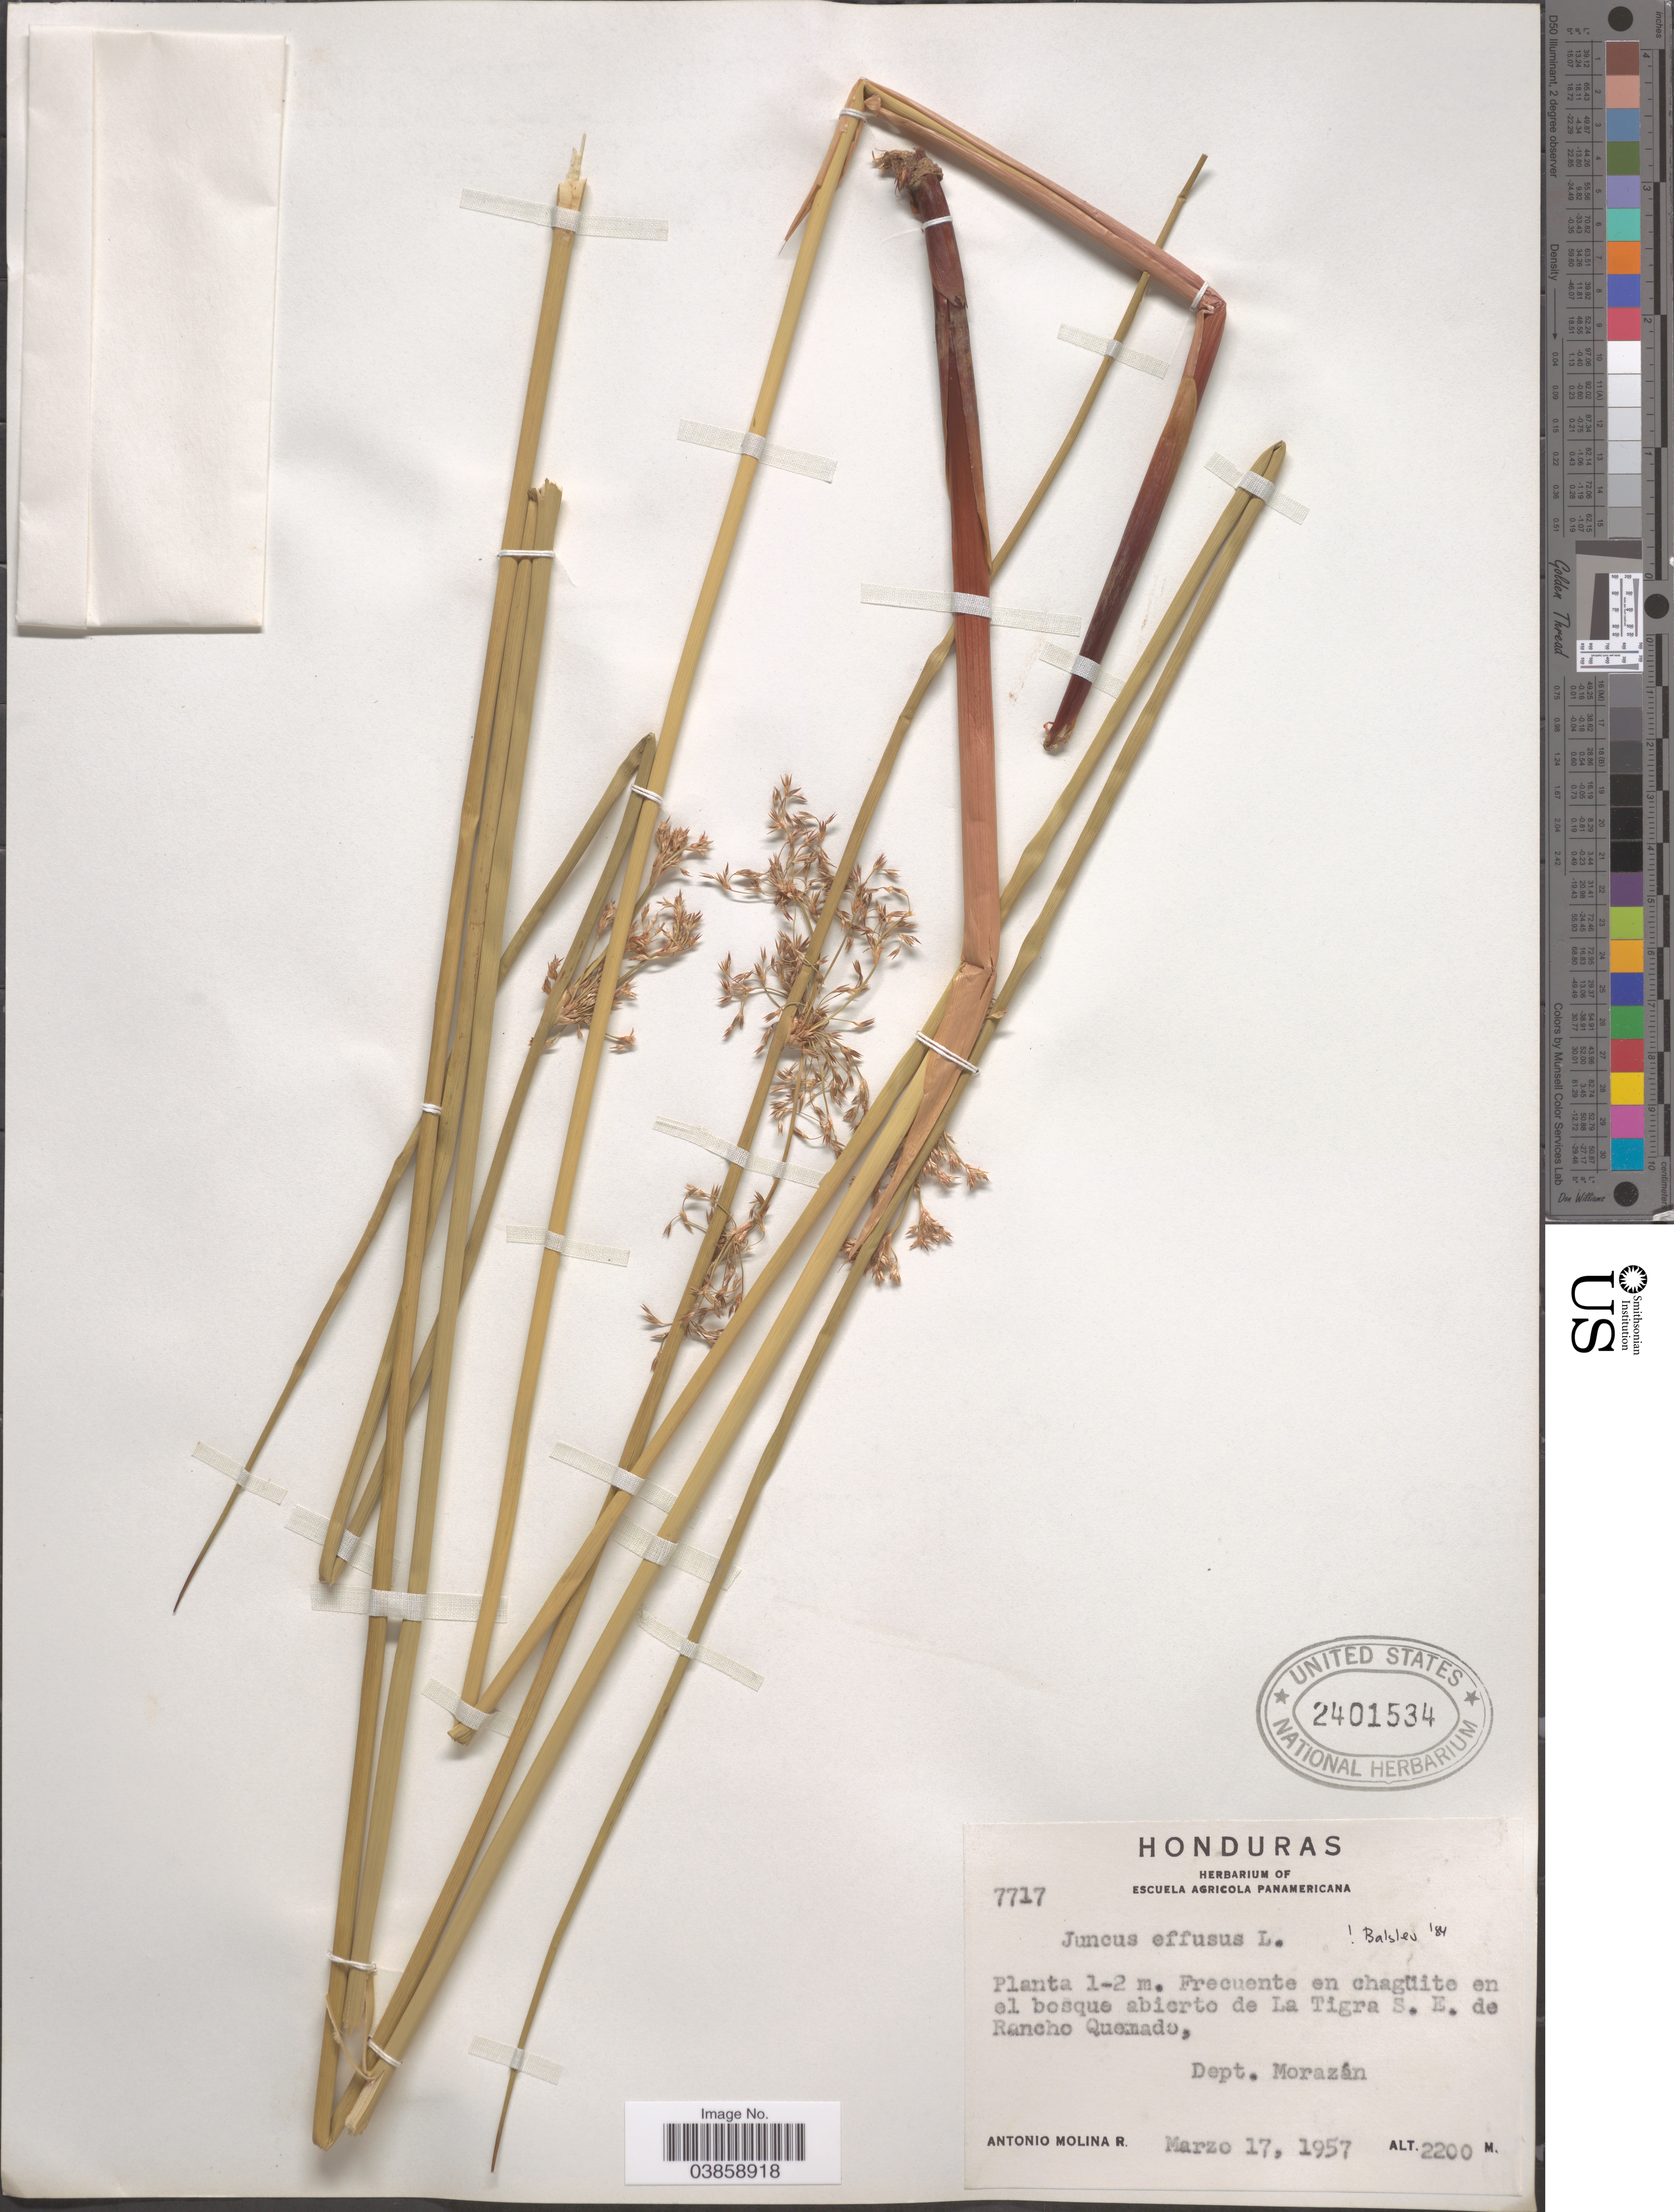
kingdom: Plantae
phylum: Tracheophyta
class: Liliopsida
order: Poales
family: Juncaceae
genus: Juncus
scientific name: Juncus effusus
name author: L.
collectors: A. Molina R.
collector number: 7717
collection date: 1957-03-17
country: Honduras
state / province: Fco. Morazán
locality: En chagüite en el bosque abierto de La Tigra S. E. de Rancho Quemado, Dept. Morazán.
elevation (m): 2200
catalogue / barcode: US 2401534